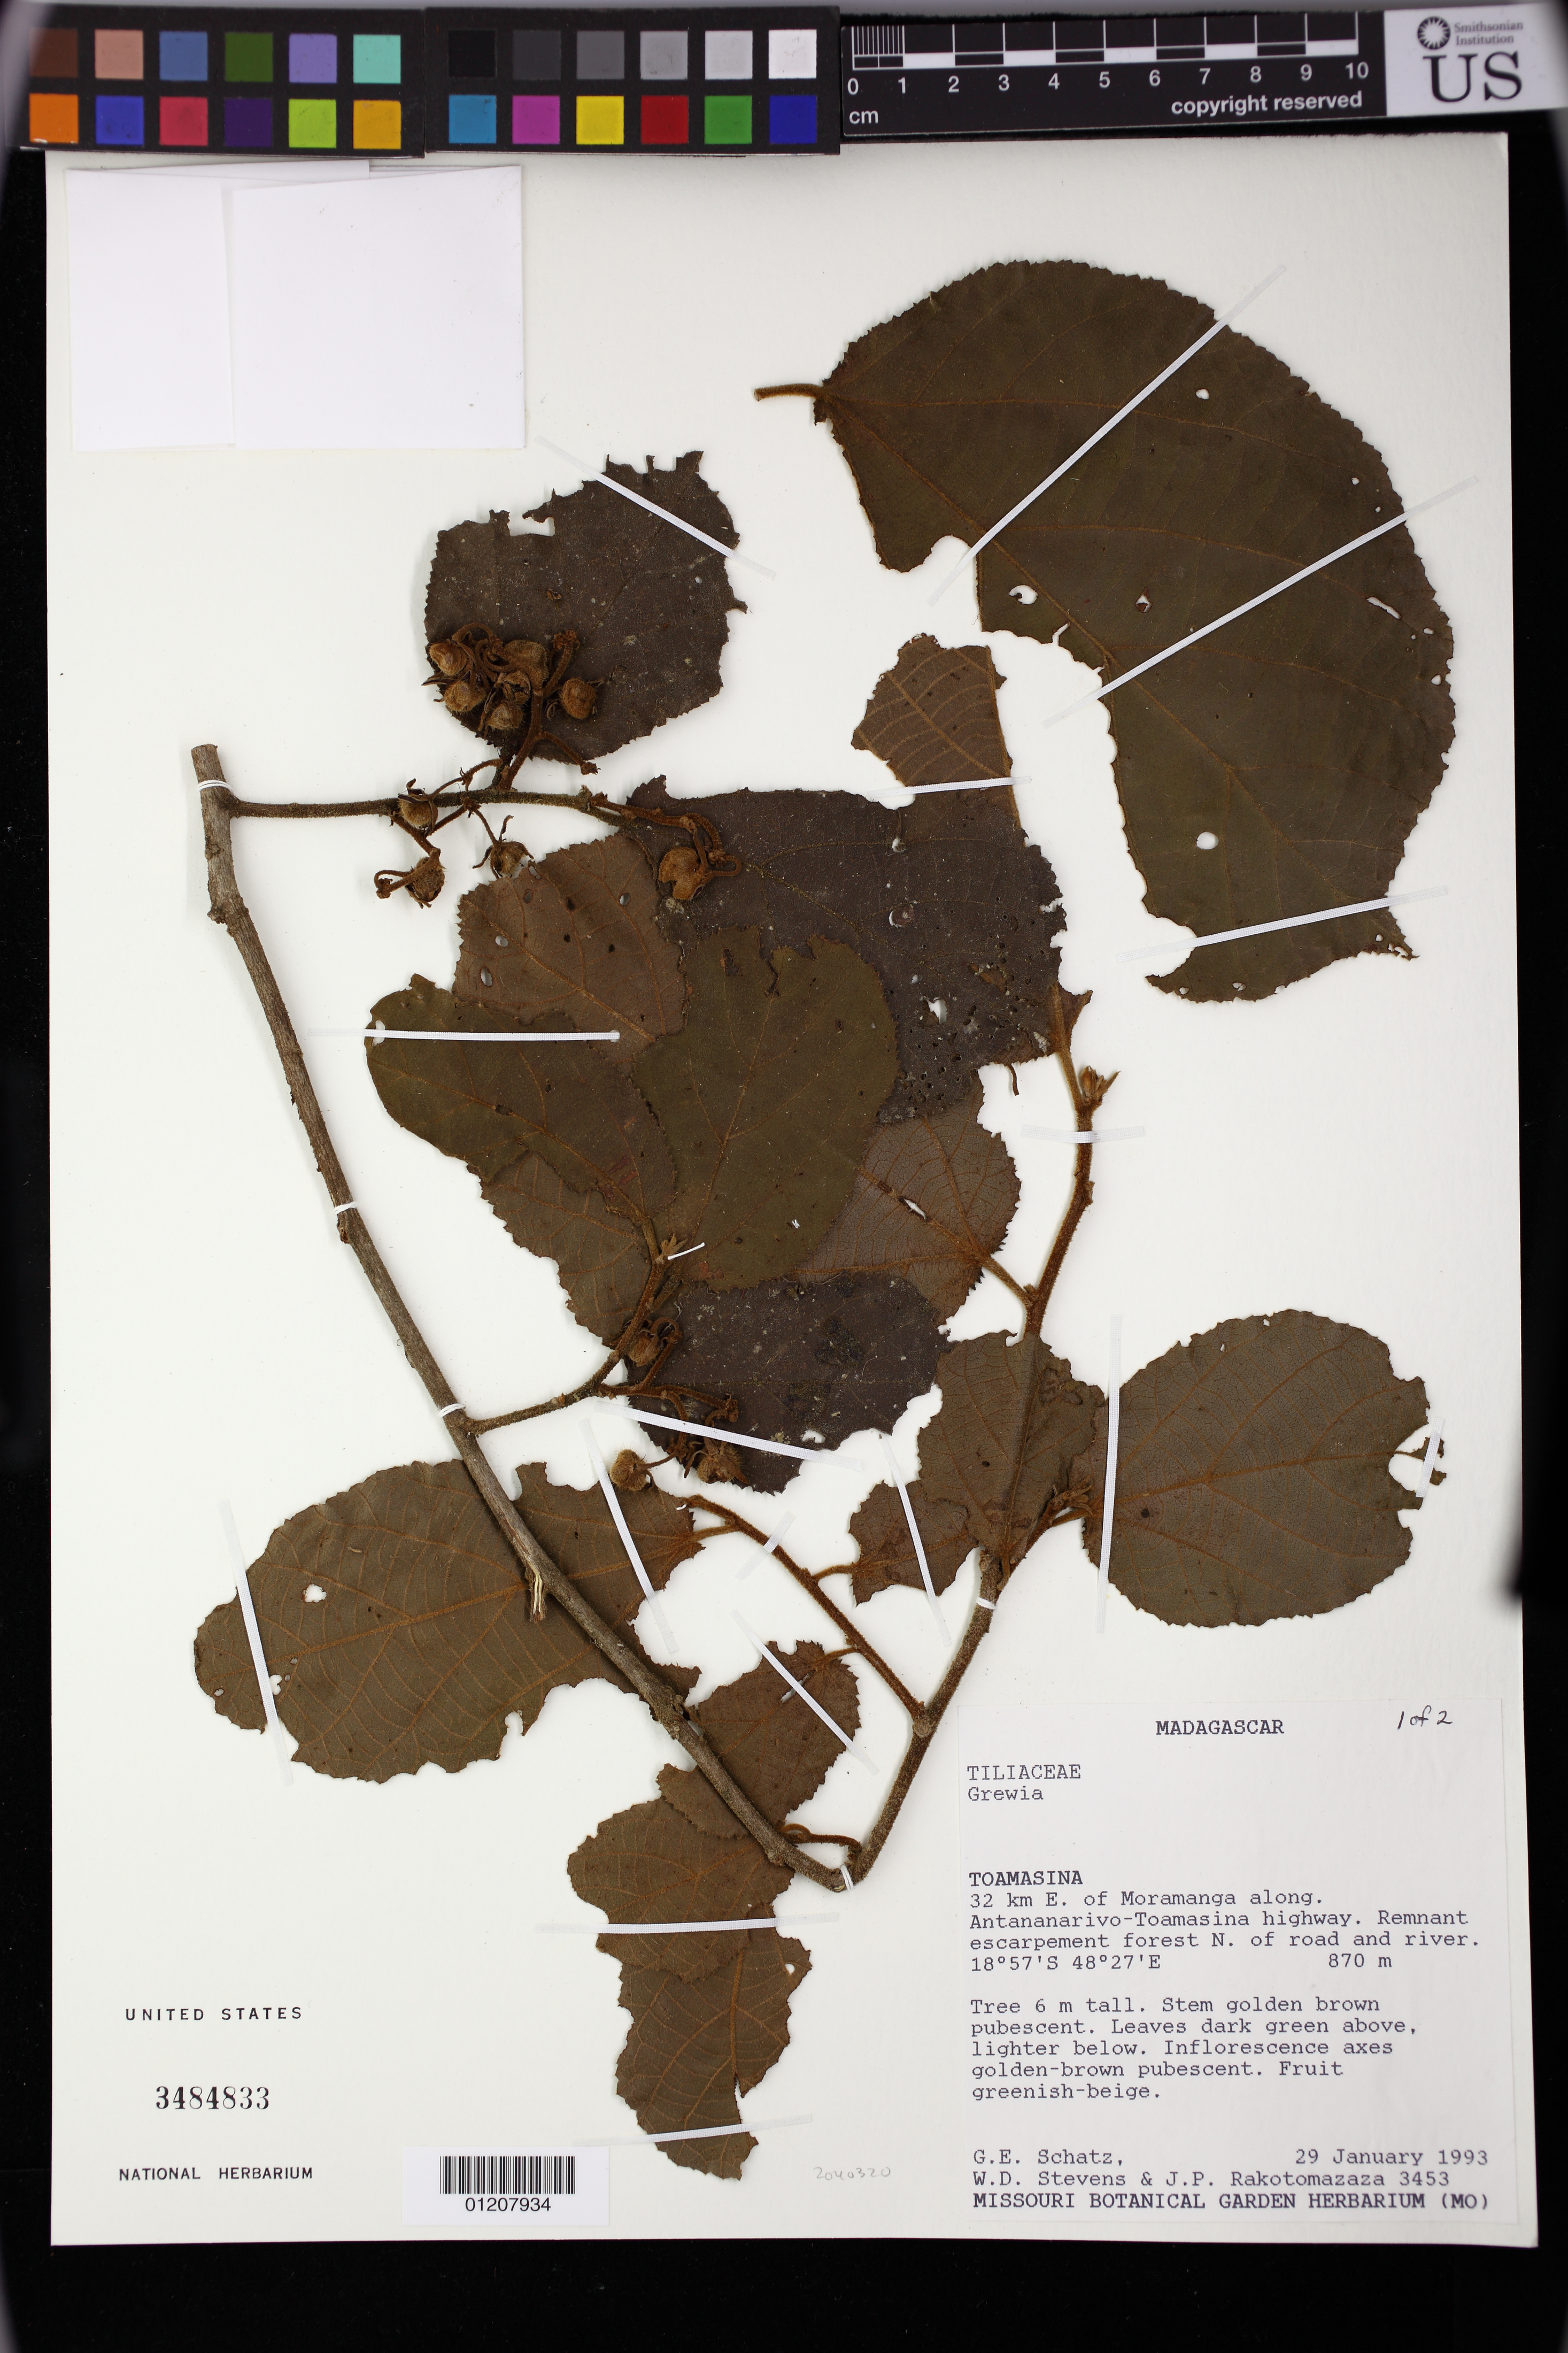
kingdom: Plantae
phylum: Tracheophyta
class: Magnoliopsida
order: Malvales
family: Malvaceae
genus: Grewia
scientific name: Grewia aprina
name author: Capuron & Mabb. ex Phillipson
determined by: Jourdain-Fievet, L.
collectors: G. Schatz, W. D. Stevens & J. Rakotomazaza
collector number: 3453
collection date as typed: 29 Jan 1993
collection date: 1993-01-29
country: Madagascar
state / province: Alaotra Mangoro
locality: Toamasina. 32 km E. of Moramanga along Antananarivo-Toamasina highway. Remnant escarpment forest N. of road and river.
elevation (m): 870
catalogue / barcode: US 3484833